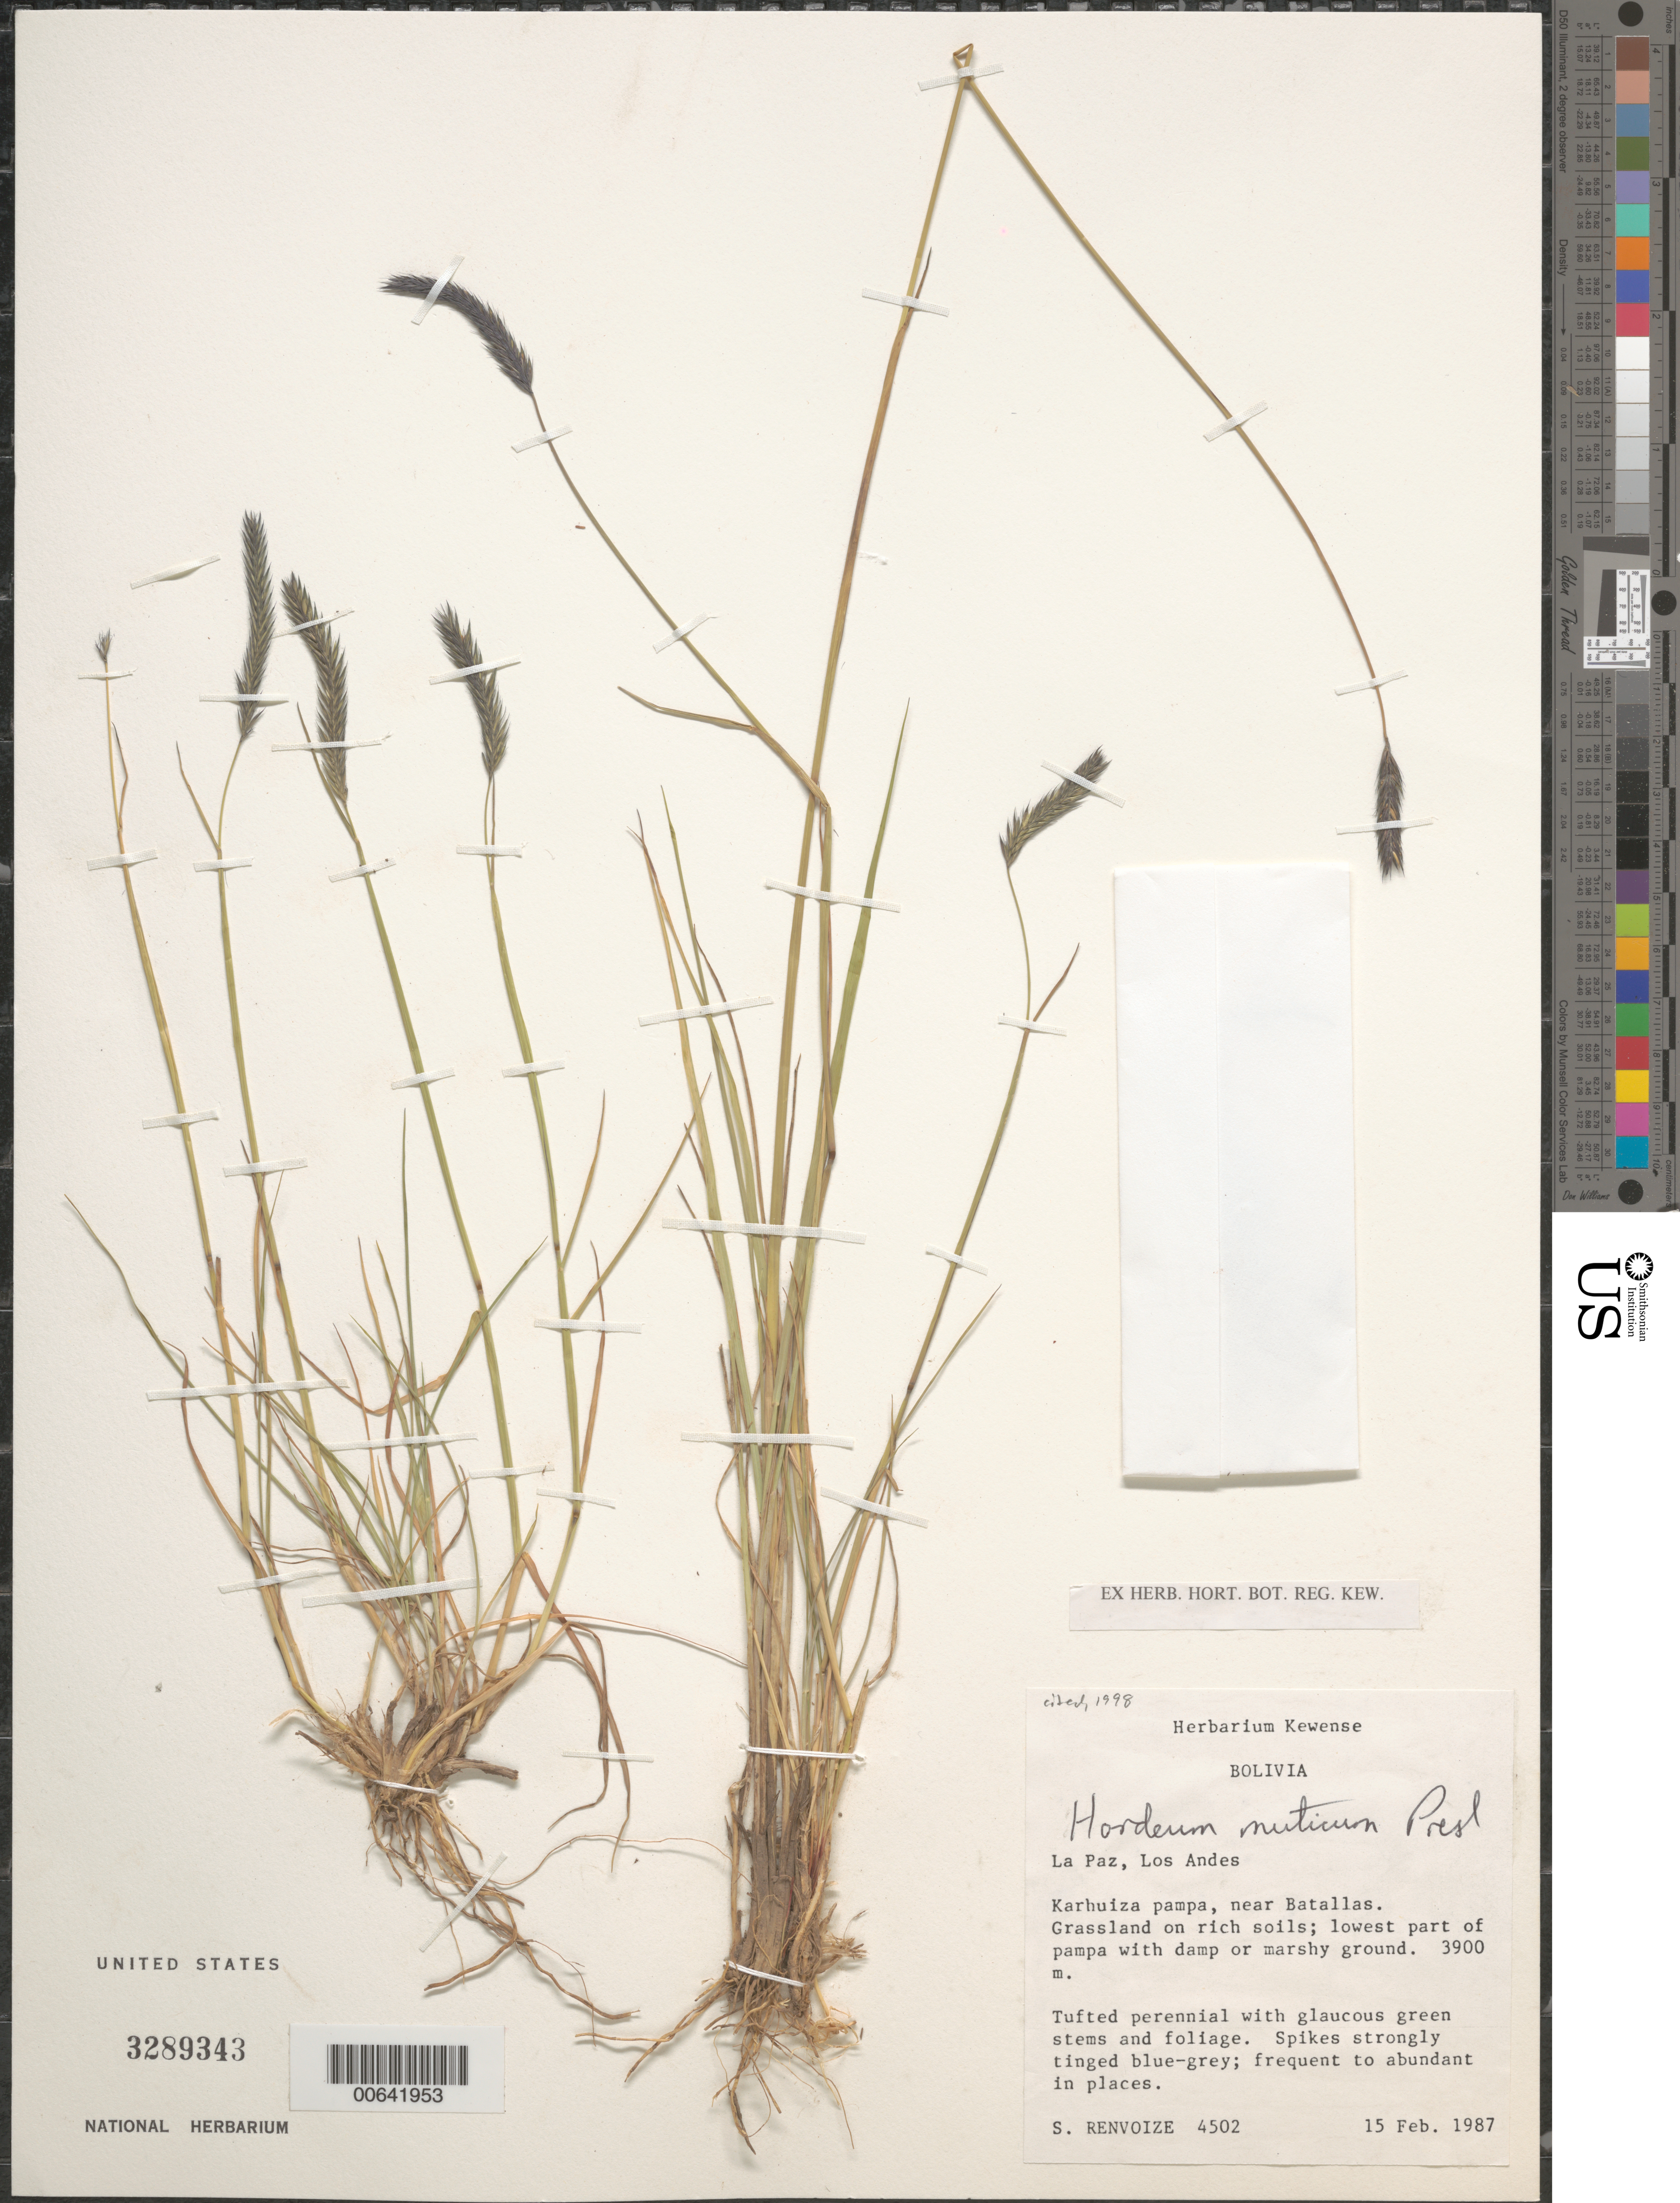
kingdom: Plantae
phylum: Tracheophyta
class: Liliopsida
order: Poales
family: Poaceae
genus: Hordeum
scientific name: Hordeum muticum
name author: J. Presl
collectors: S. A. Renvoize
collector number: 4502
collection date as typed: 15 Feb 1987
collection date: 1987-02-15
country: Bolivia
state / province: La Paz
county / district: Los Andes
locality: Karhuiza Pampa, Cerca Batallas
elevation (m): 3900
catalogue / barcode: US 3289343